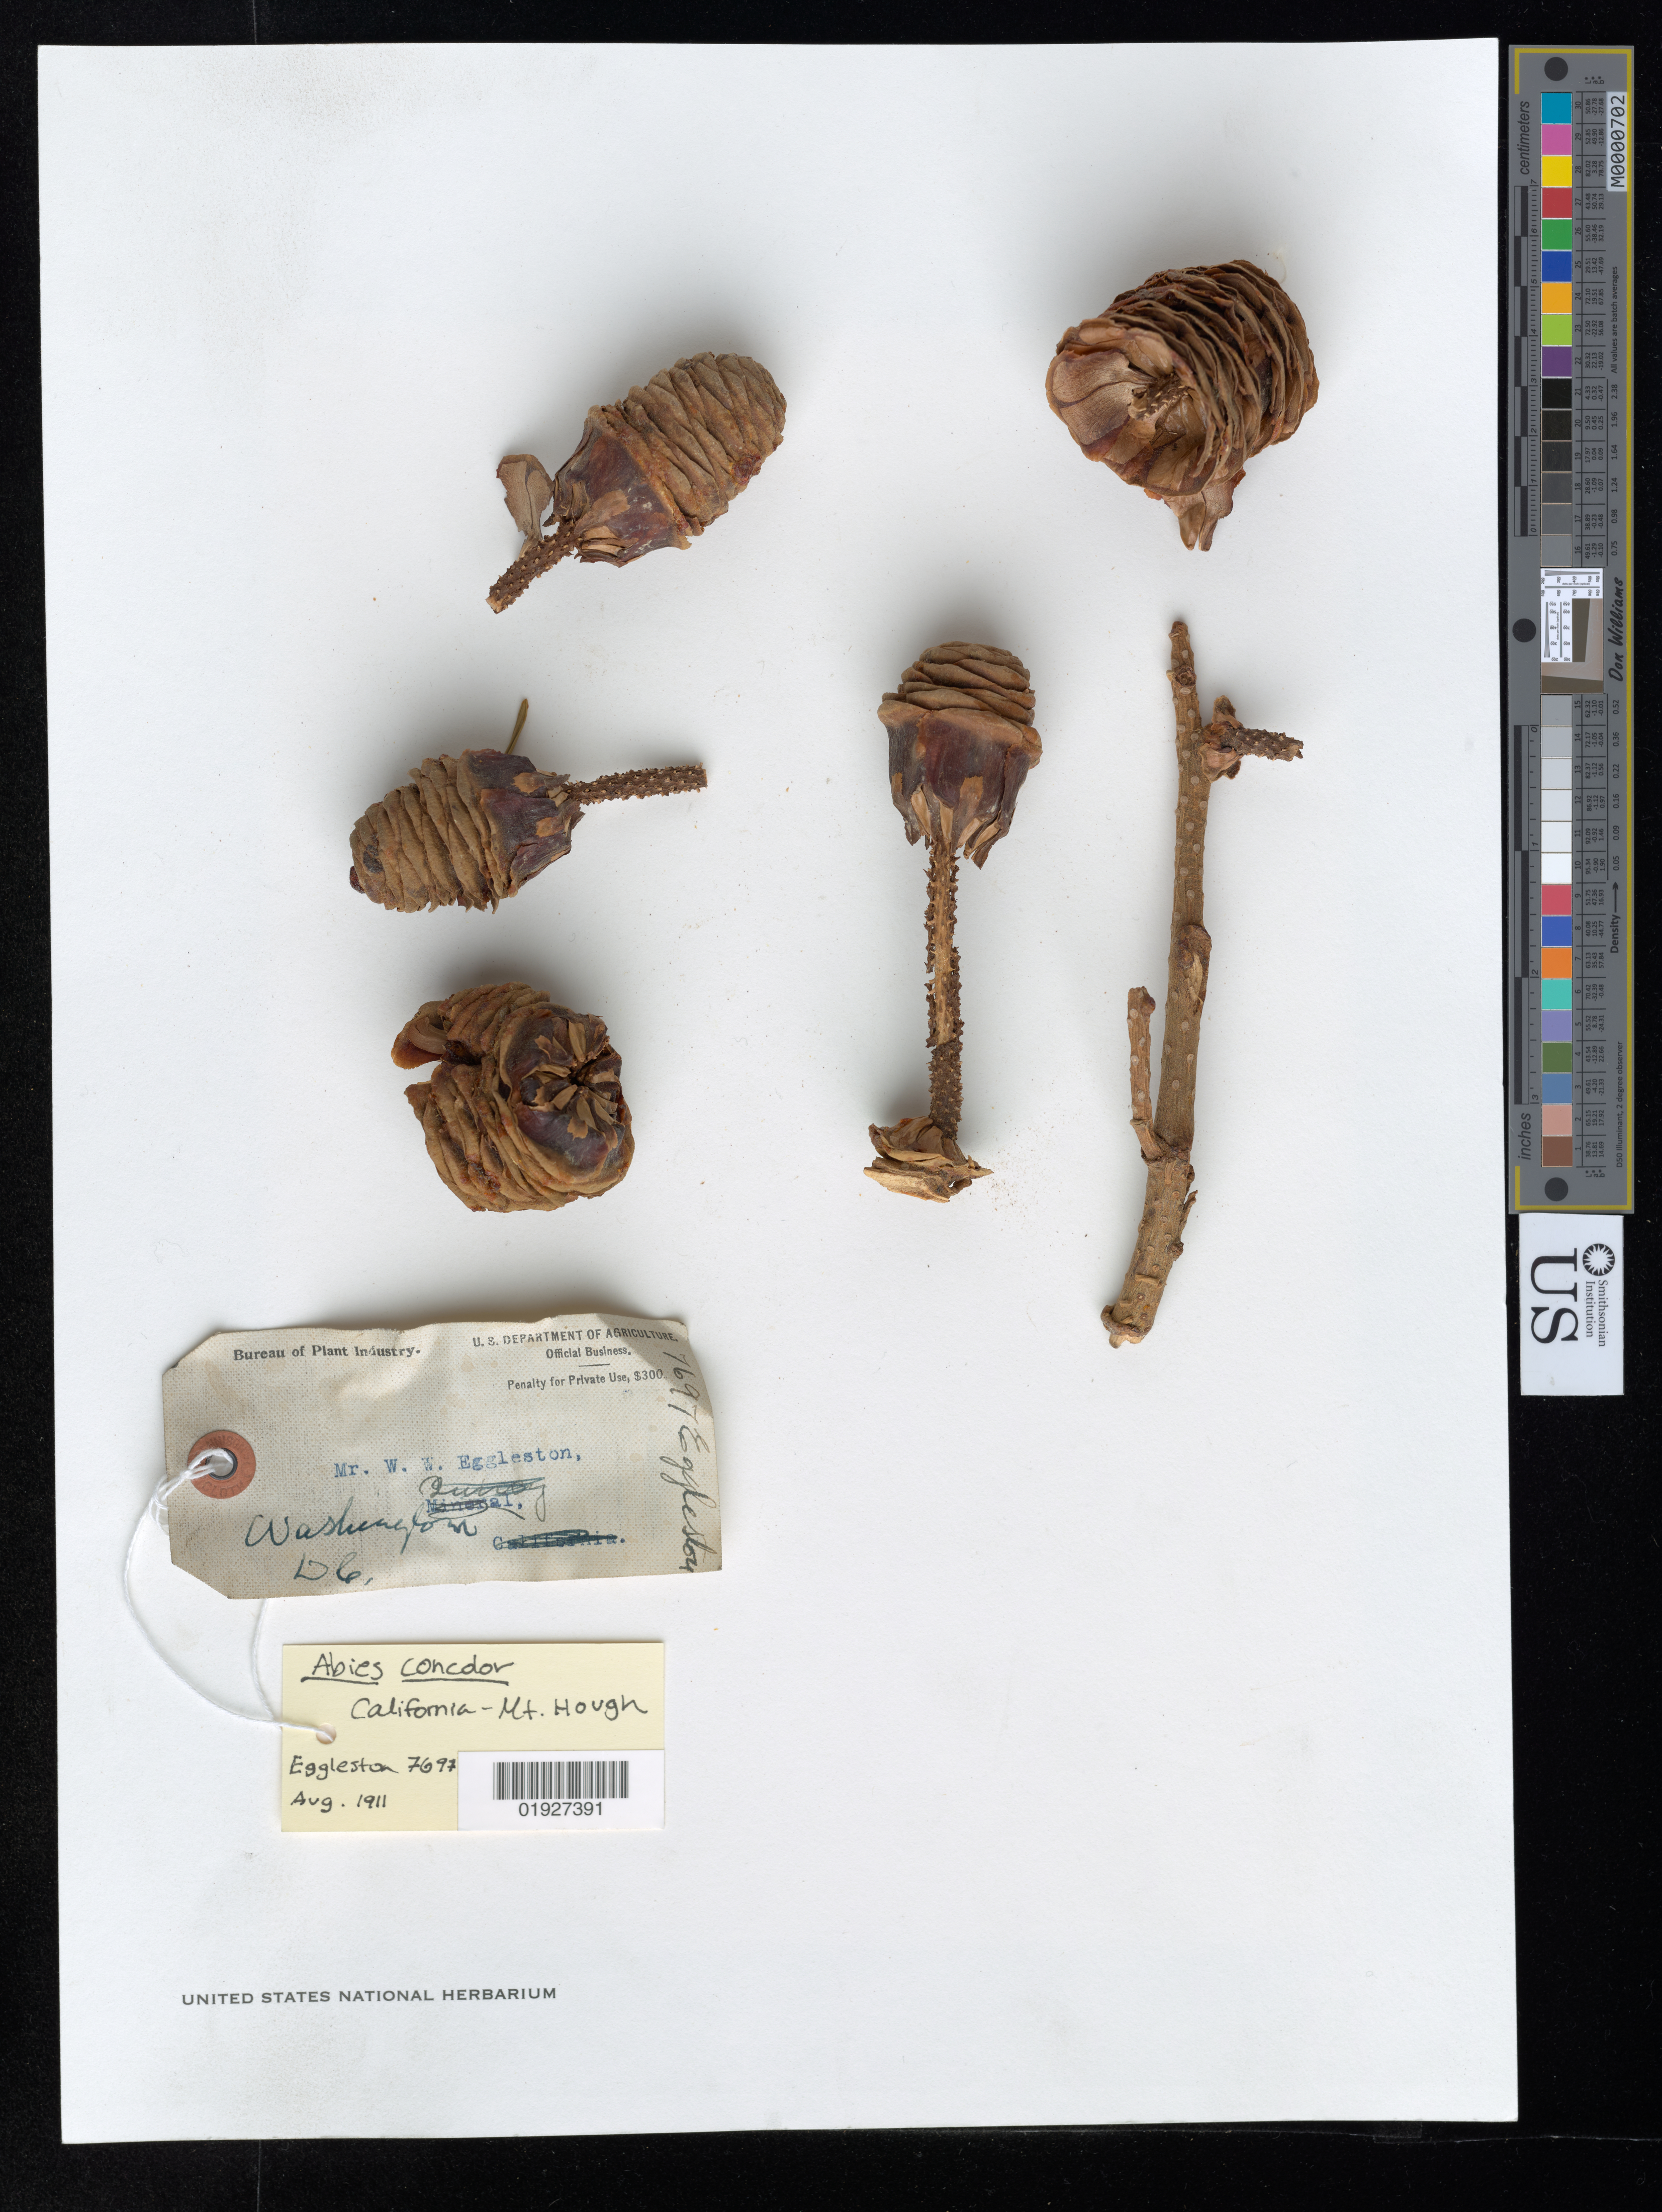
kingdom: Plantae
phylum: Tracheophyta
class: Pinopsida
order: Pinales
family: Pinaceae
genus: Abies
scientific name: Abies concolor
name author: (Gordon & Glend.) Lindl. ex Hildebr.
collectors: W. W. Eggleston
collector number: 7697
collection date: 1911-08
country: United States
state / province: California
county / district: Plumas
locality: Mt. Hough, Plumas County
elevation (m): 1760